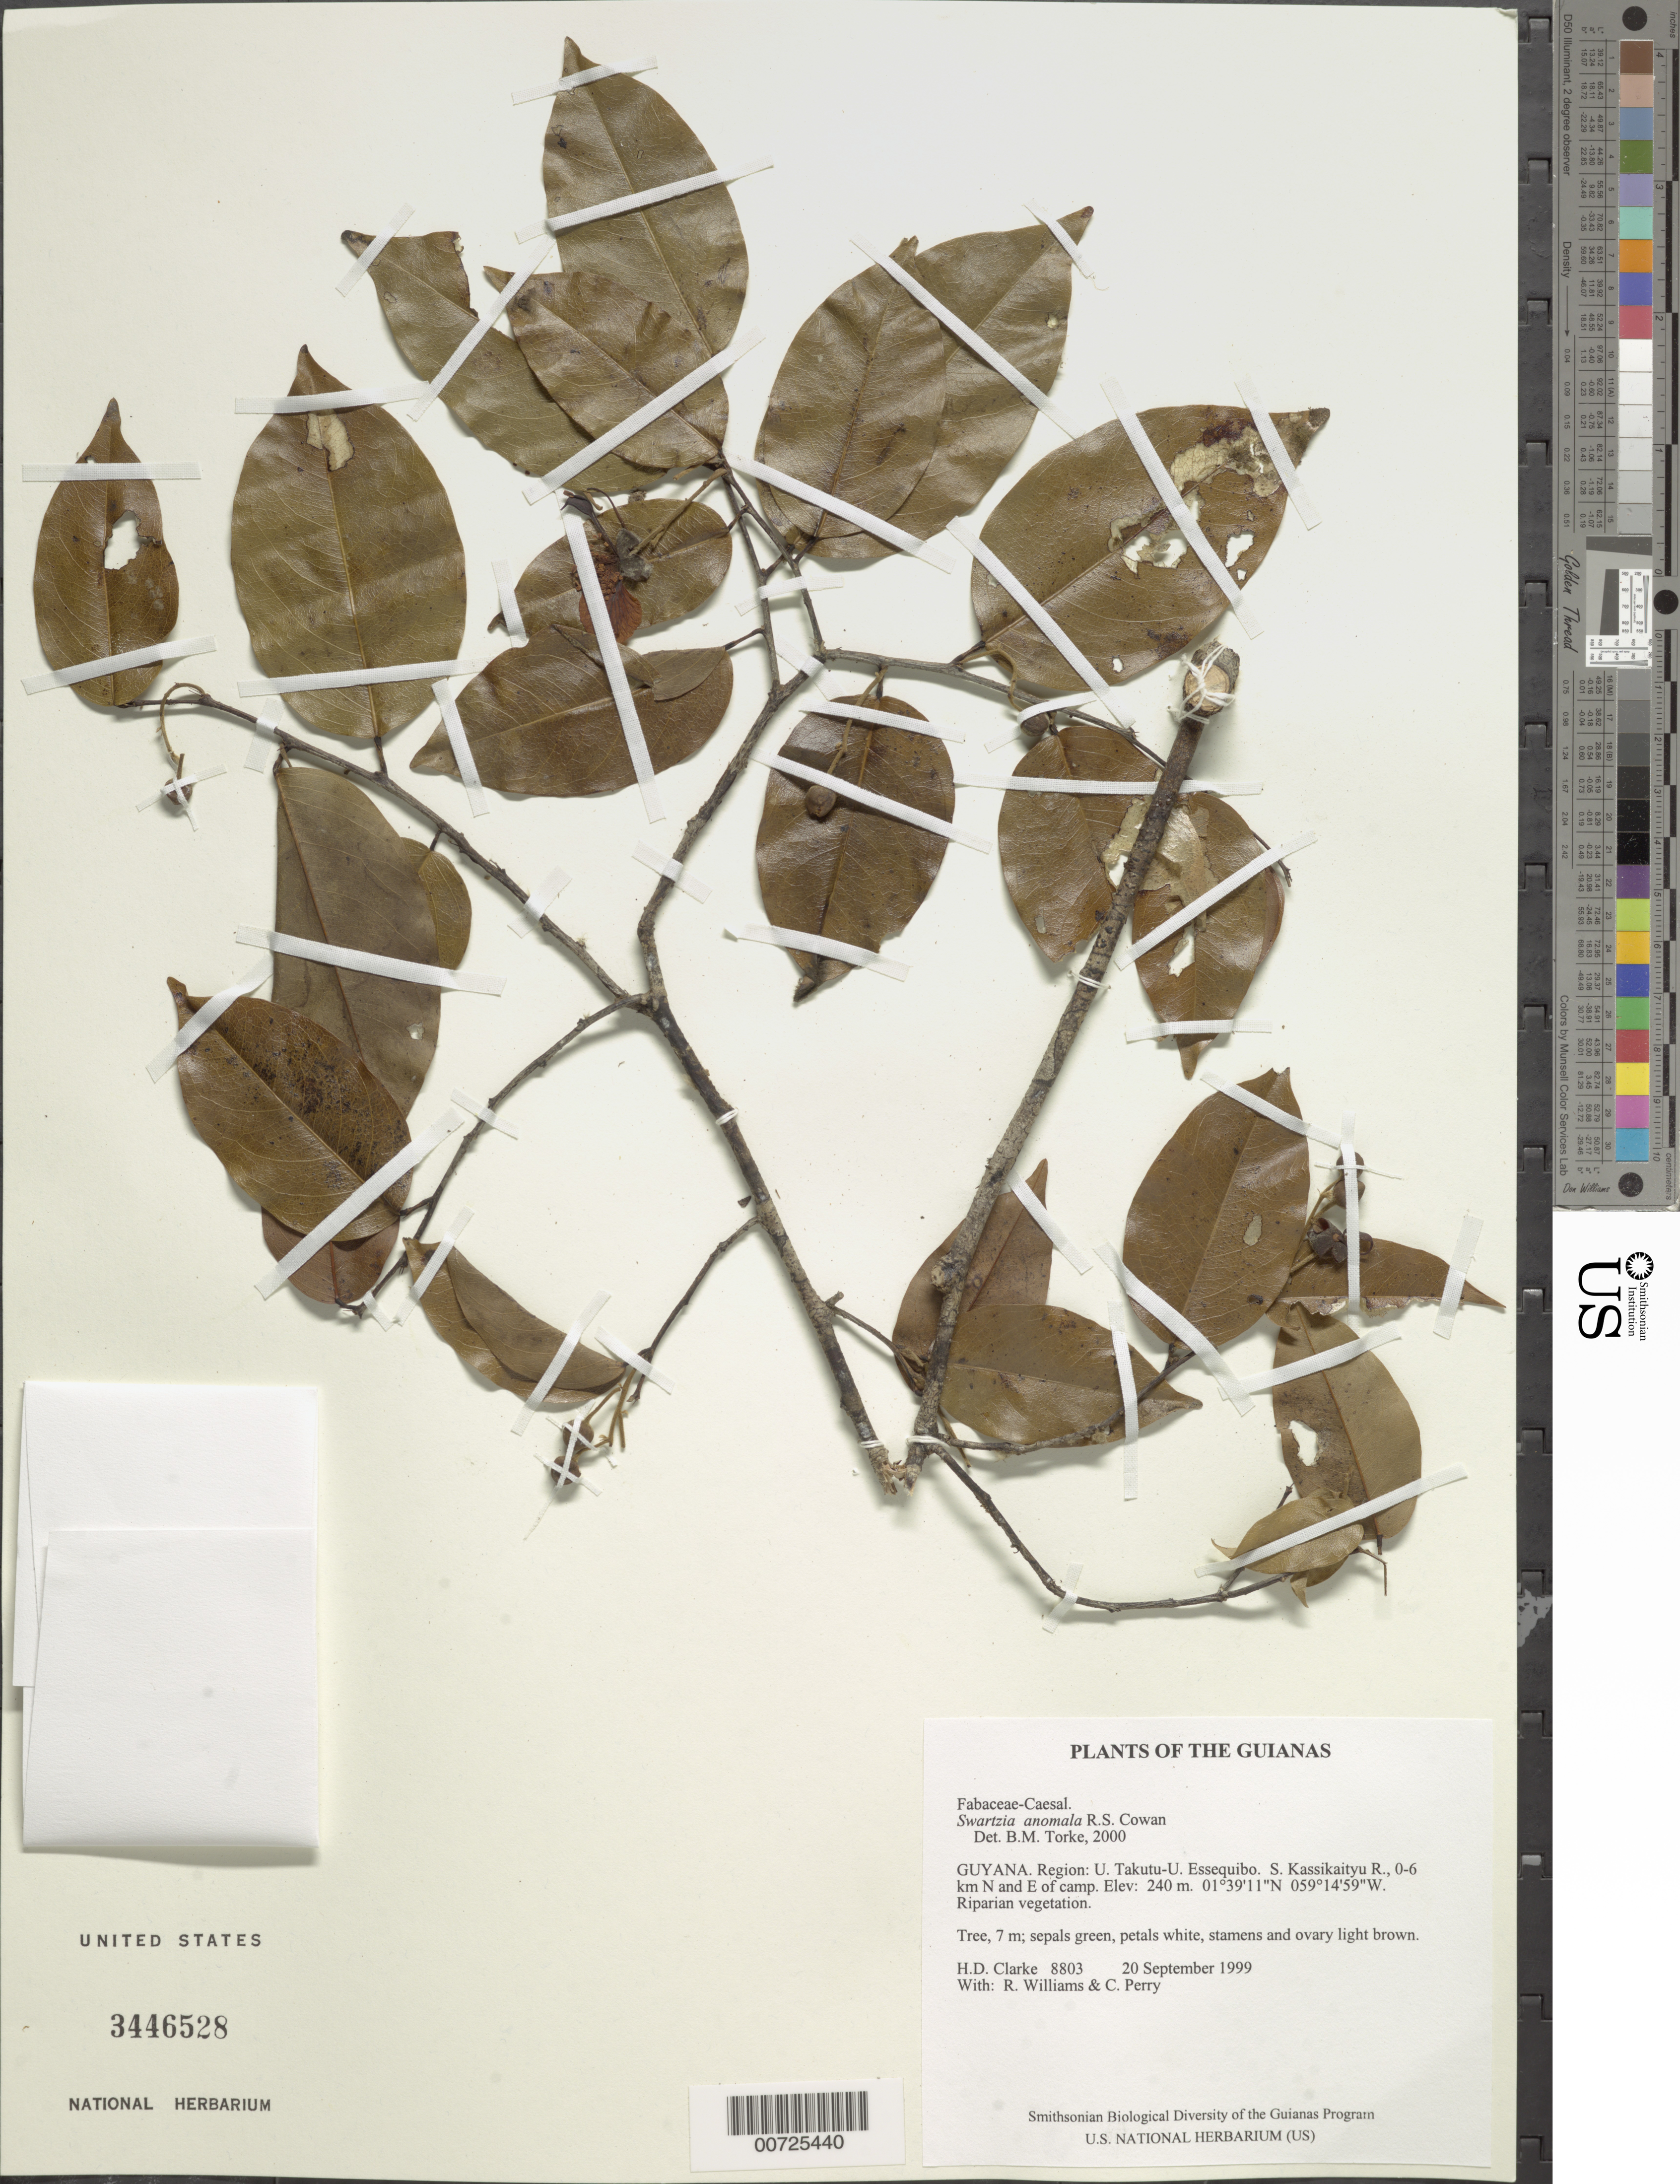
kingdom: Plantae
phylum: Tracheophyta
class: Magnoliopsida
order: Fabales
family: Fabaceae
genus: Swartzia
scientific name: Swartzia anomala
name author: R.S. Cowan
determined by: Torke, B. M., (MO)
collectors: H. D. Clarke, R. Williams & C. Perry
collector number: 8803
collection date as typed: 20 September 1999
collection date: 1999-09-20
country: Guyana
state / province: U. Takutu-U. Essequibo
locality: S. Kassikaityu R., 0-6 km N and E of camp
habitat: Riparian vegetation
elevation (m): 240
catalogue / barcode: US 3446528